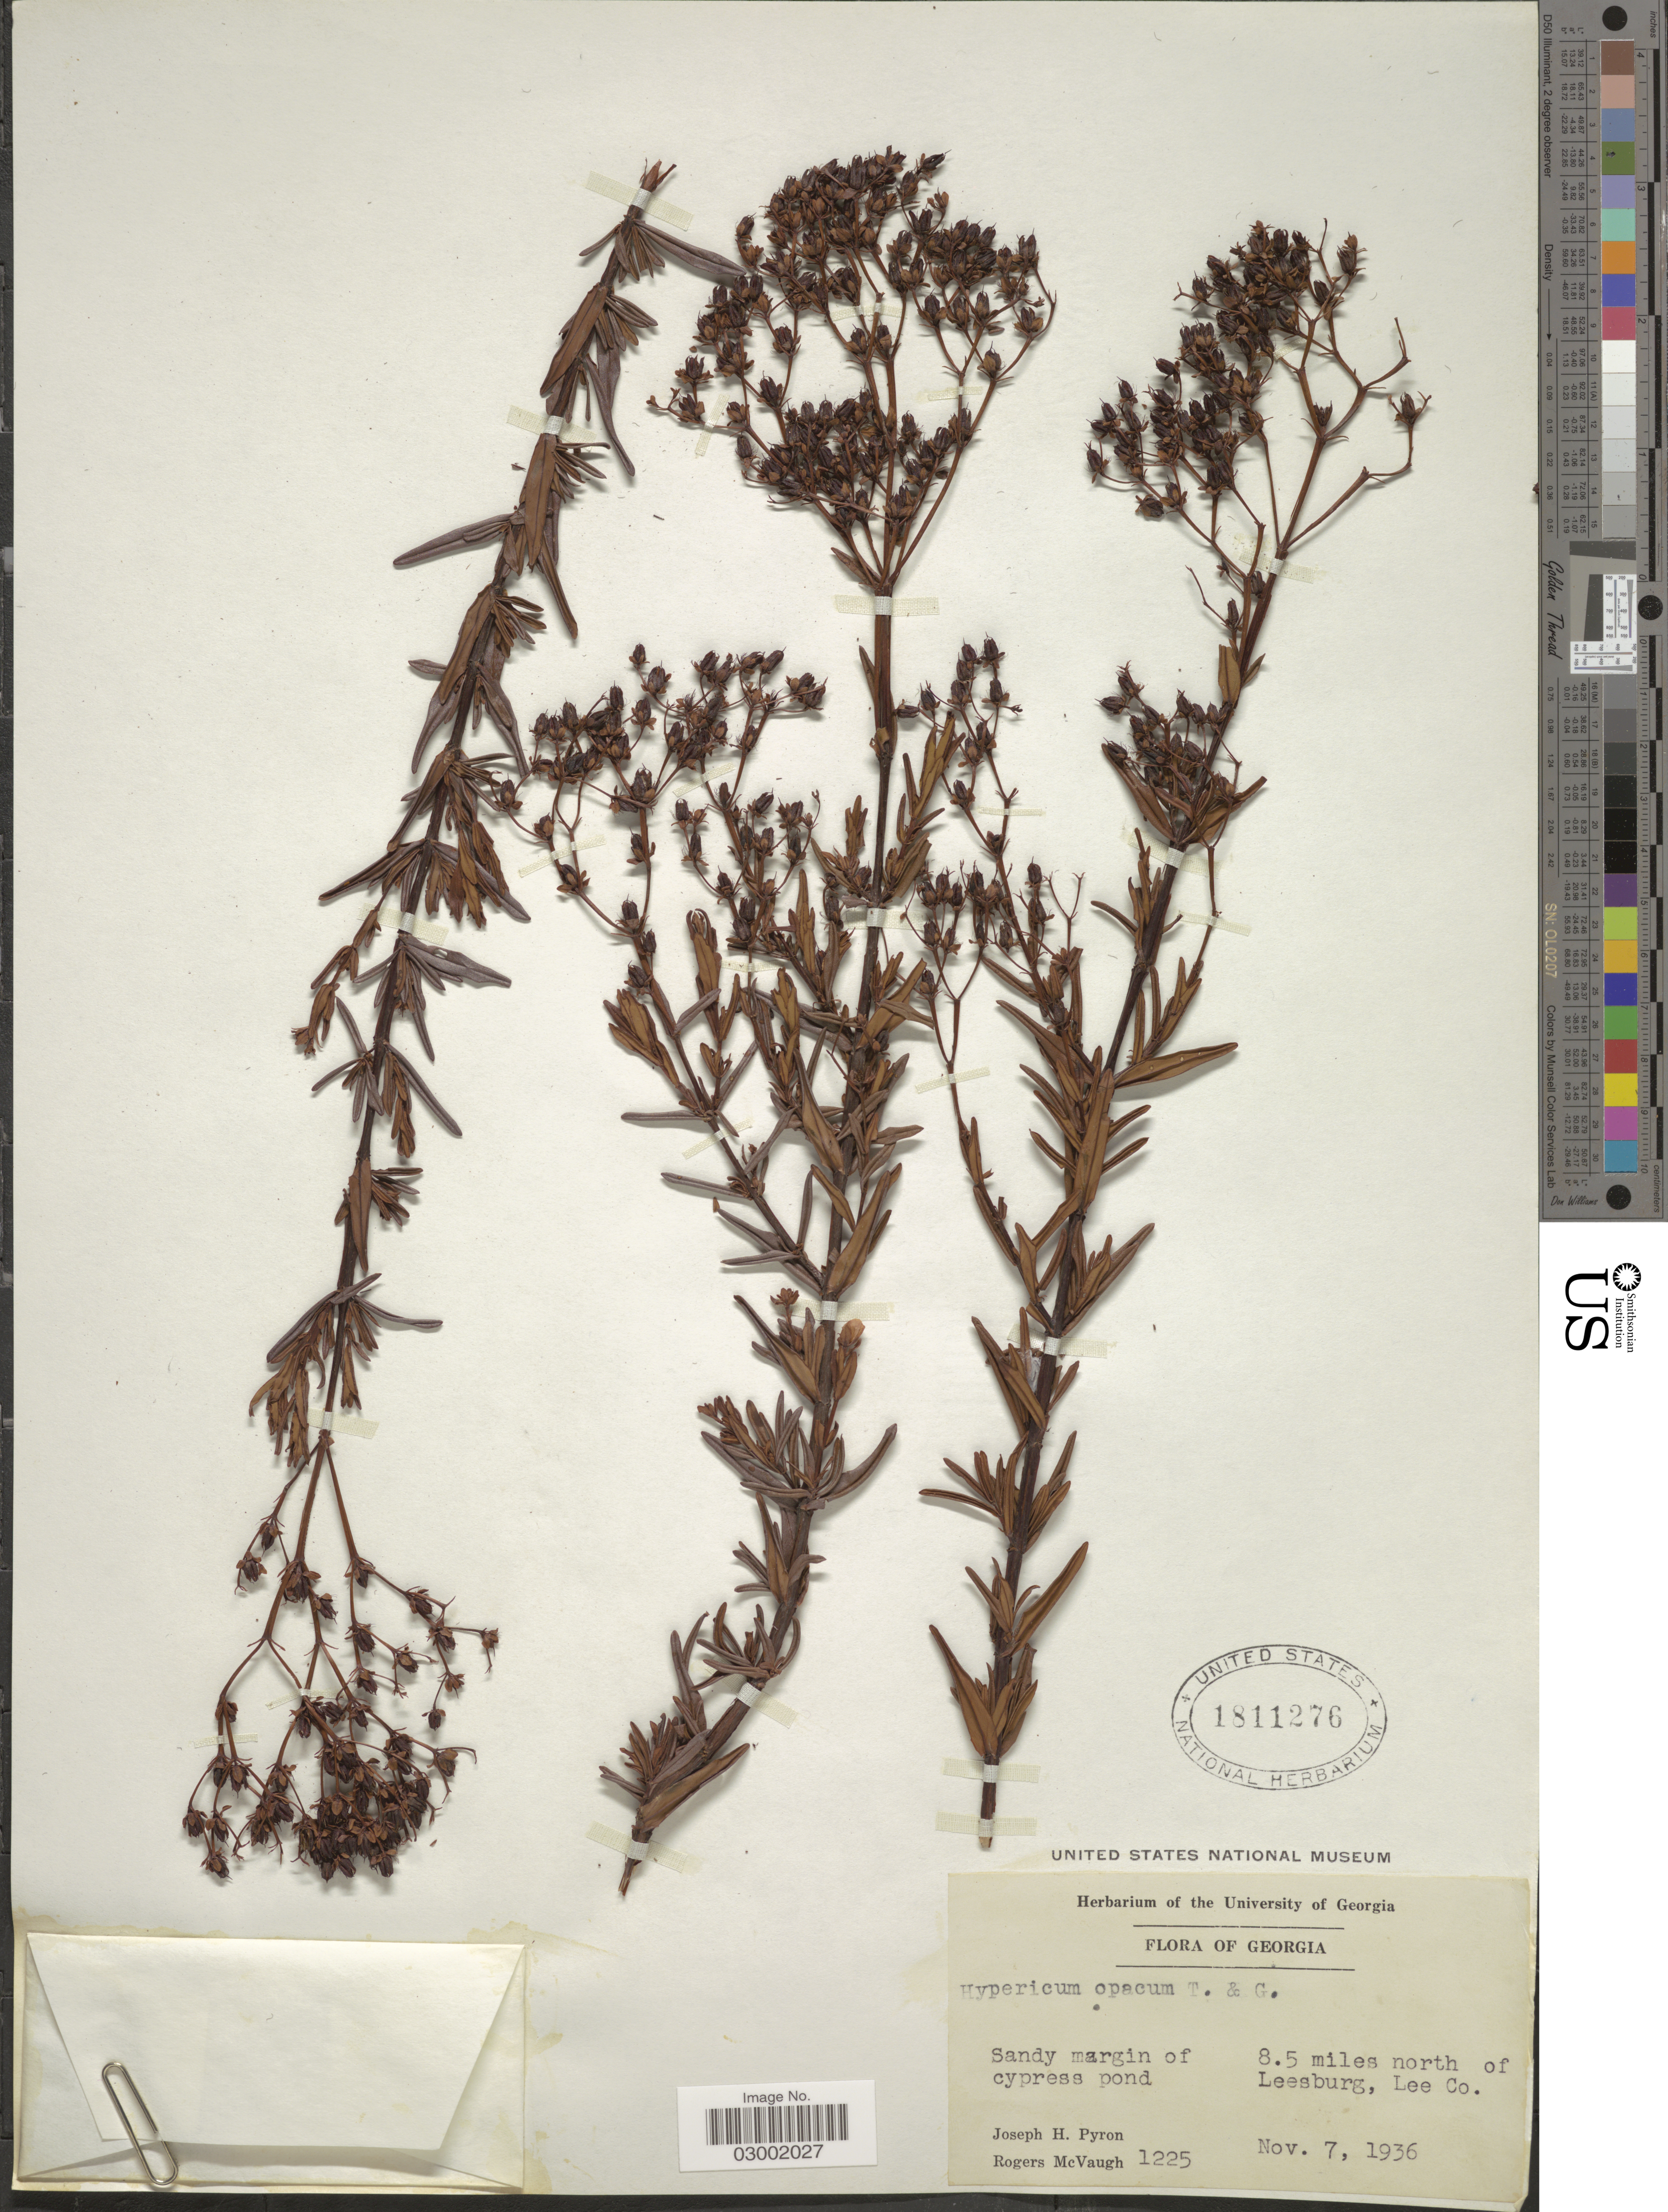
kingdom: Plantae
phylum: Tracheophyta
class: Magnoliopsida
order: Malpighiales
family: Hypericaceae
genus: Hypericum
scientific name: Hypericum opacum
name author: Torr. & A. Gray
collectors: J. H. Pyron & R. McVaugh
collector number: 1225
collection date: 1936-11-07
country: United States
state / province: Georgia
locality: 8.5 miles north of Leesburg, Lee Co.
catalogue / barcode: US 1811276